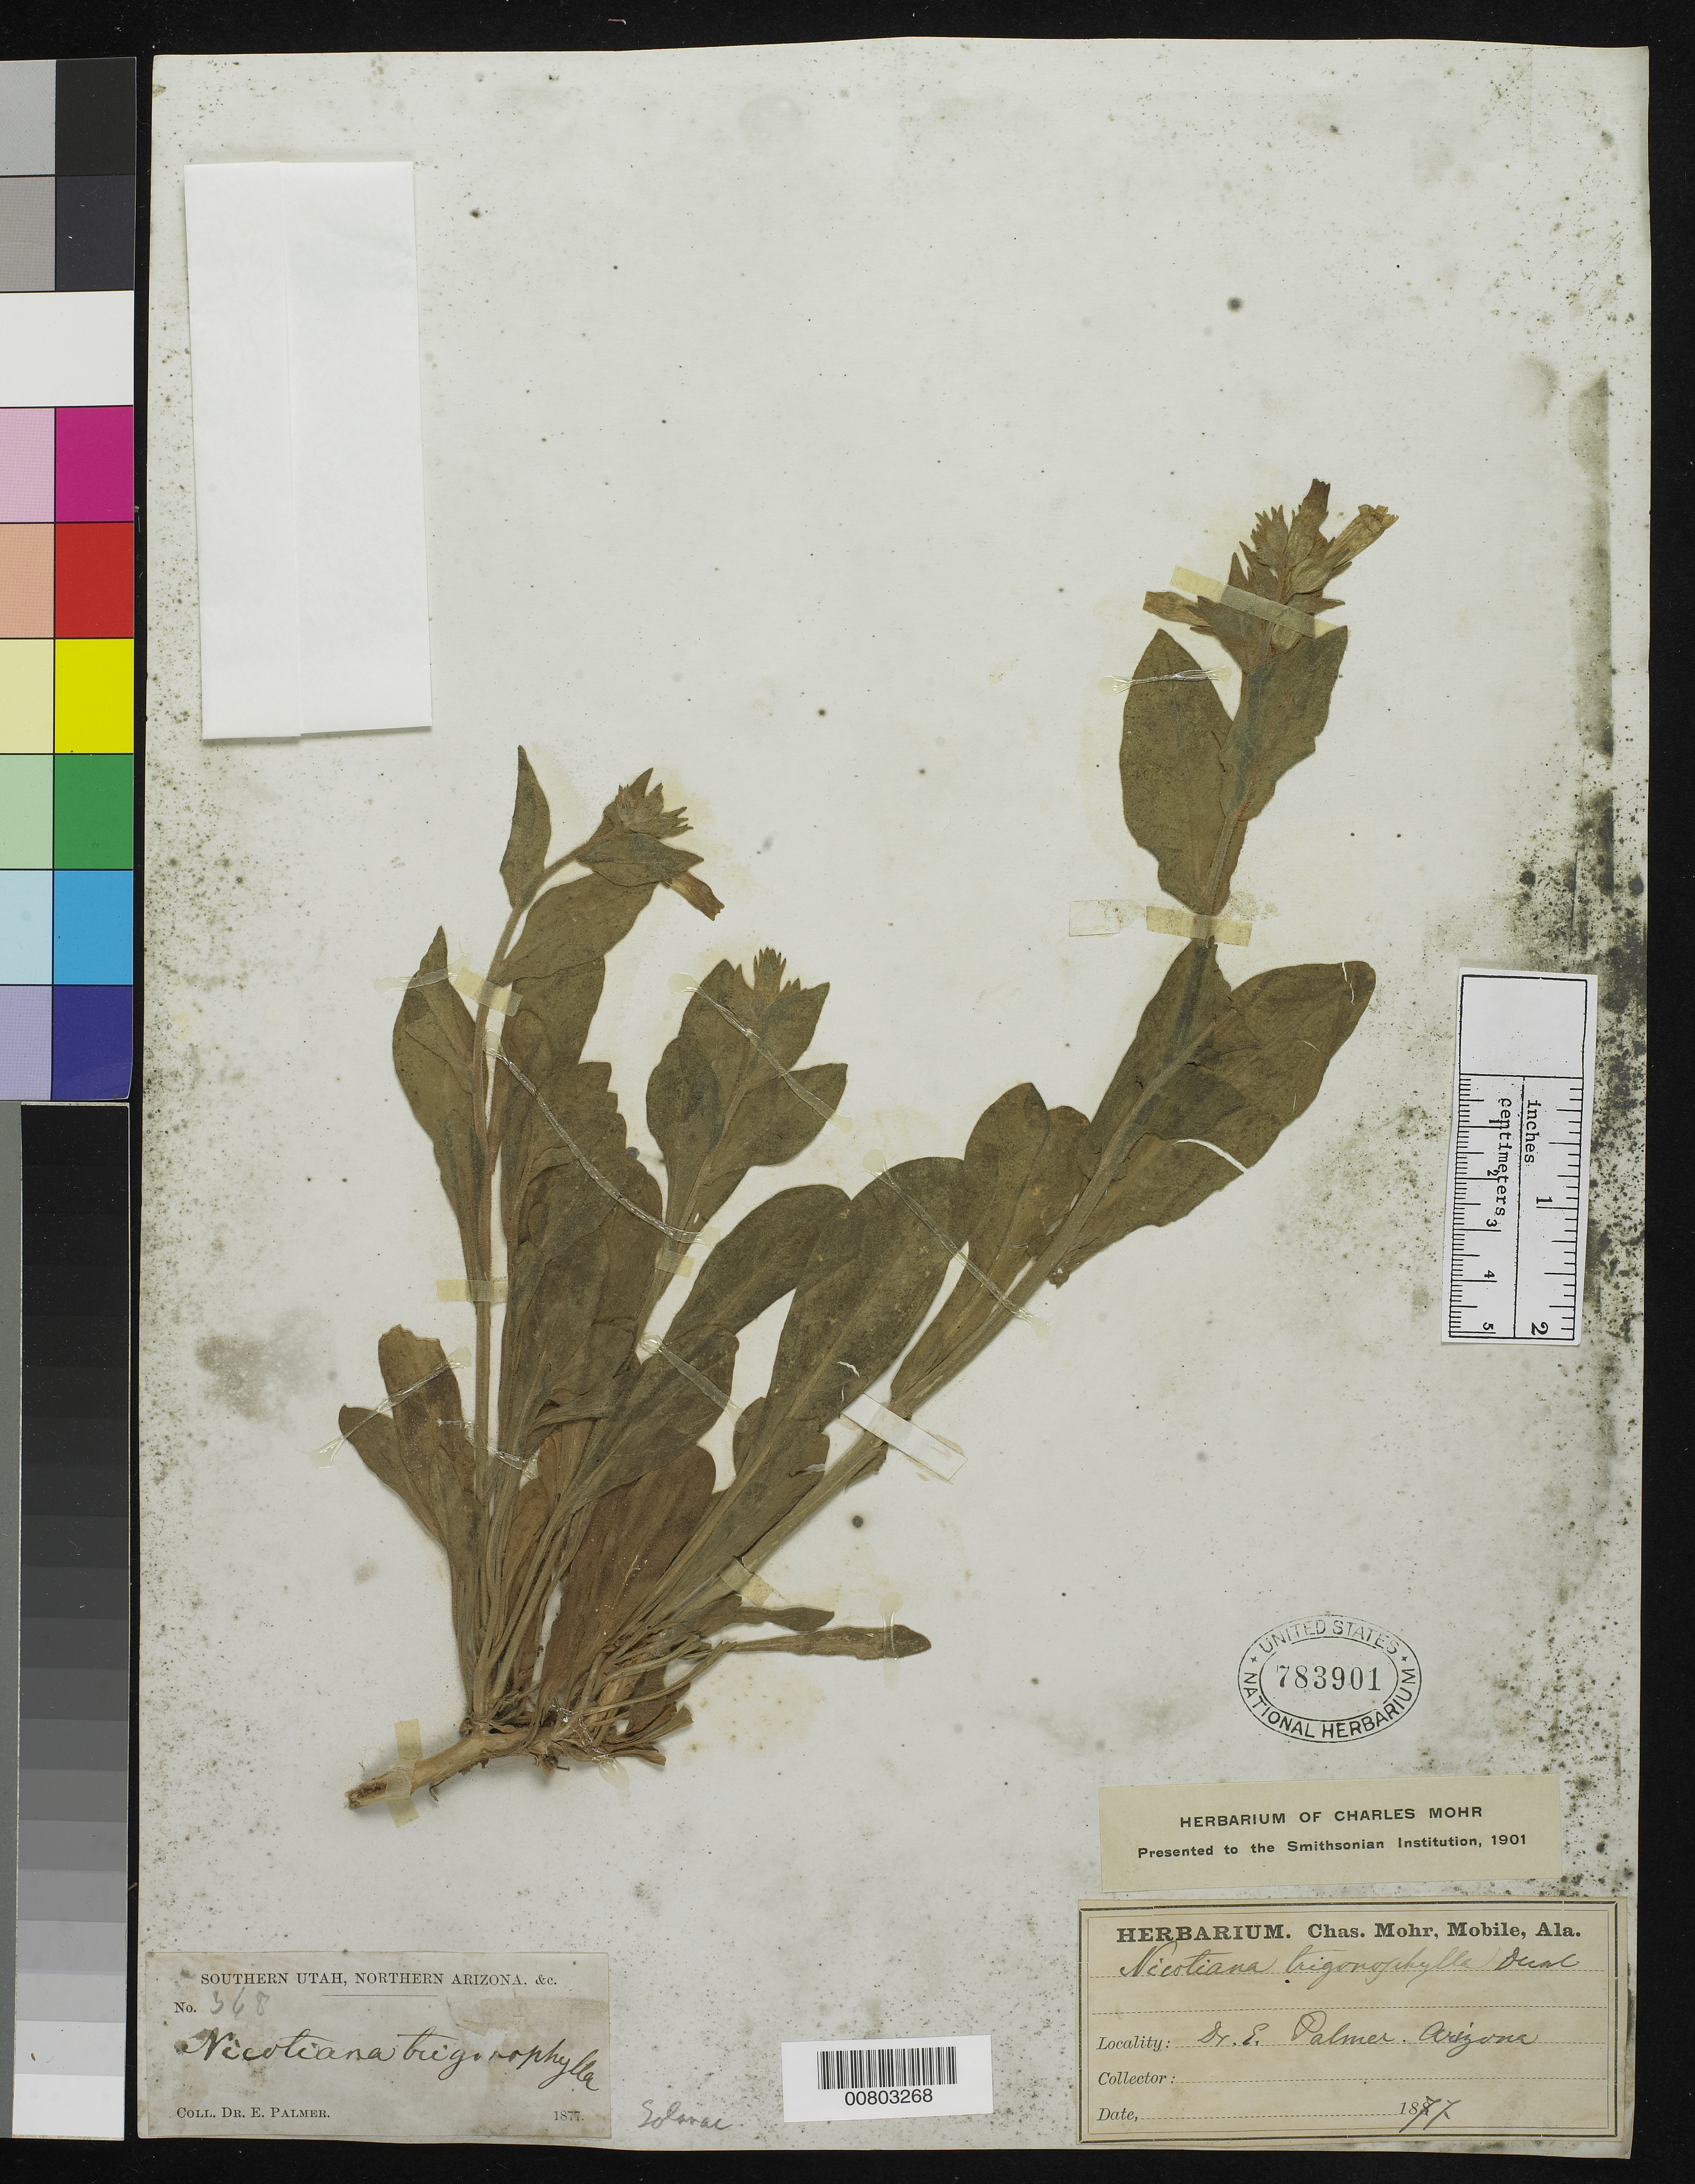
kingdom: Plantae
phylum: Tracheophyta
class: Magnoliopsida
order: Solanales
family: Solanaceae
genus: Nicotiana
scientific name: Nicotiana trigonophylla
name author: Dunal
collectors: E. Palmer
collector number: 368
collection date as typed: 1877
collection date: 1877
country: United States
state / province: Arizona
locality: Northern Arizona.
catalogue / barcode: US 783901